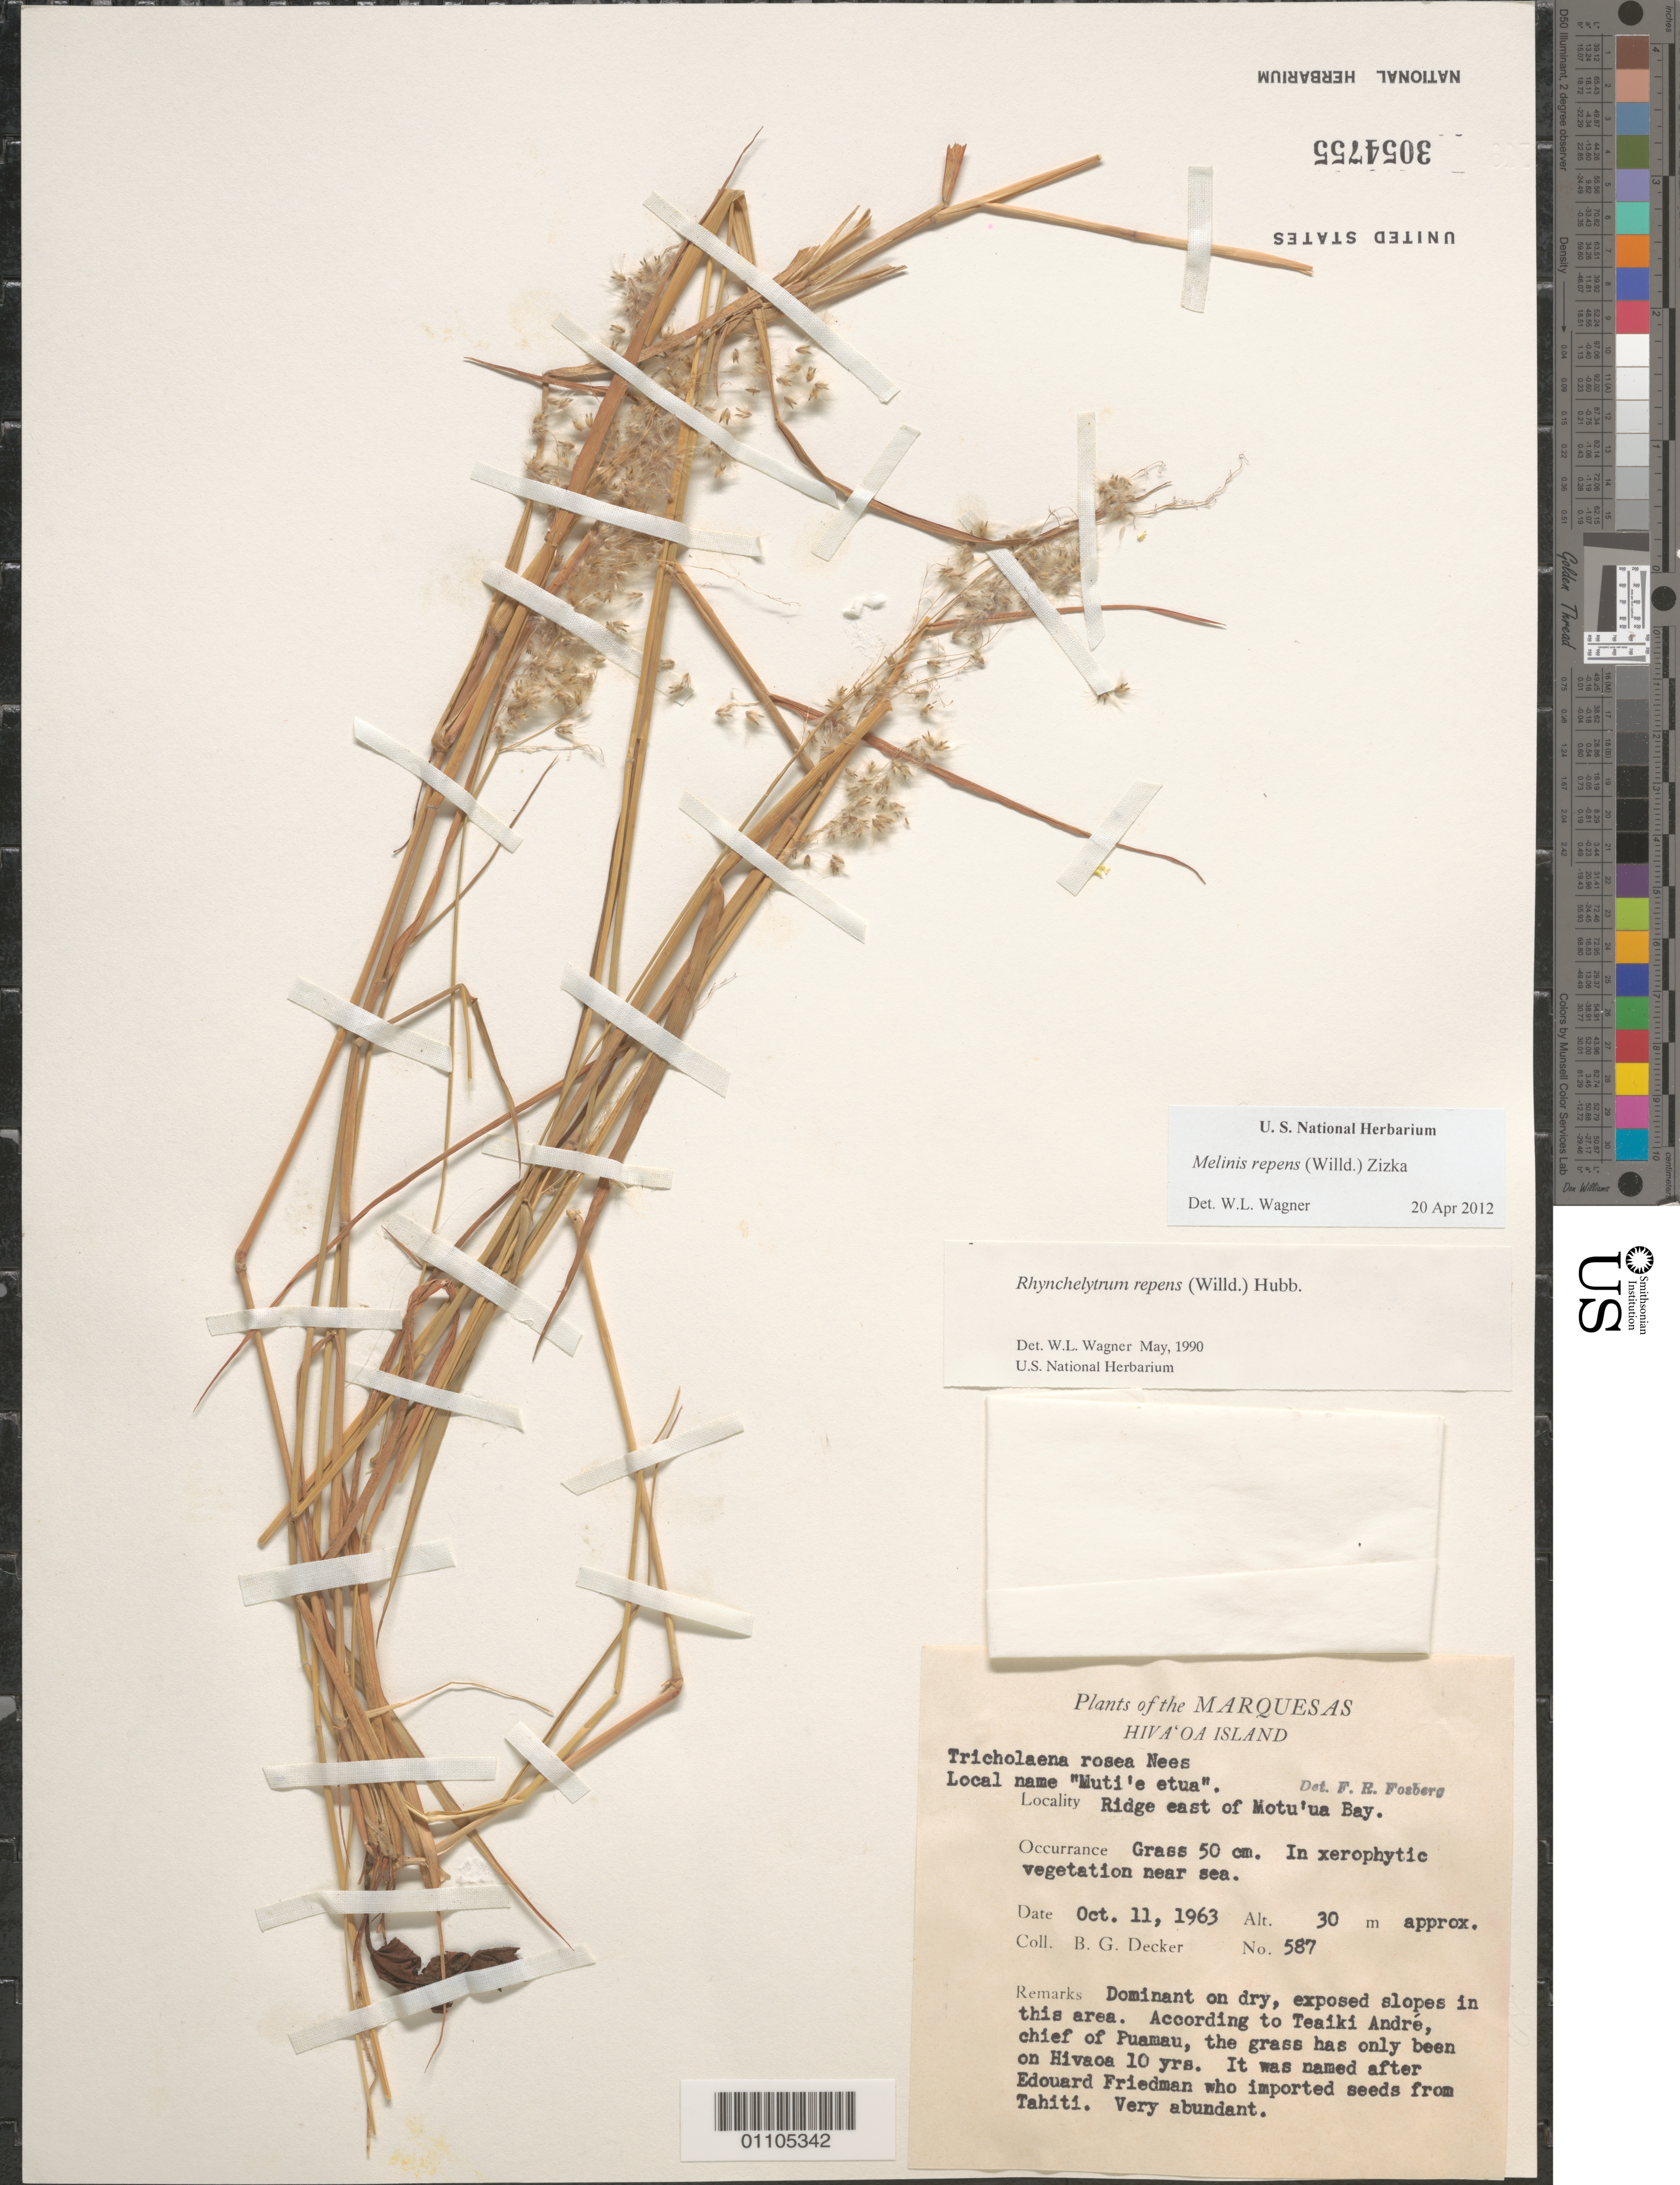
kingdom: Plantae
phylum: Tracheophyta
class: Liliopsida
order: Poales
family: Poaceae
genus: Melinis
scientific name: Melinis repens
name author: (Willd.) Zizka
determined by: Wagner, W. L., (BOT), Smithsonian Institution - National Museum of Natural History (UNITED STATES)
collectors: B. G. Decker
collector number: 587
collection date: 1963-10-11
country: French Polynesia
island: Hiva Oa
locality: ridge E of Motu'ua Bay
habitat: In Xerophytic vegetation near the sea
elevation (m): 30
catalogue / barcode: US 3054755